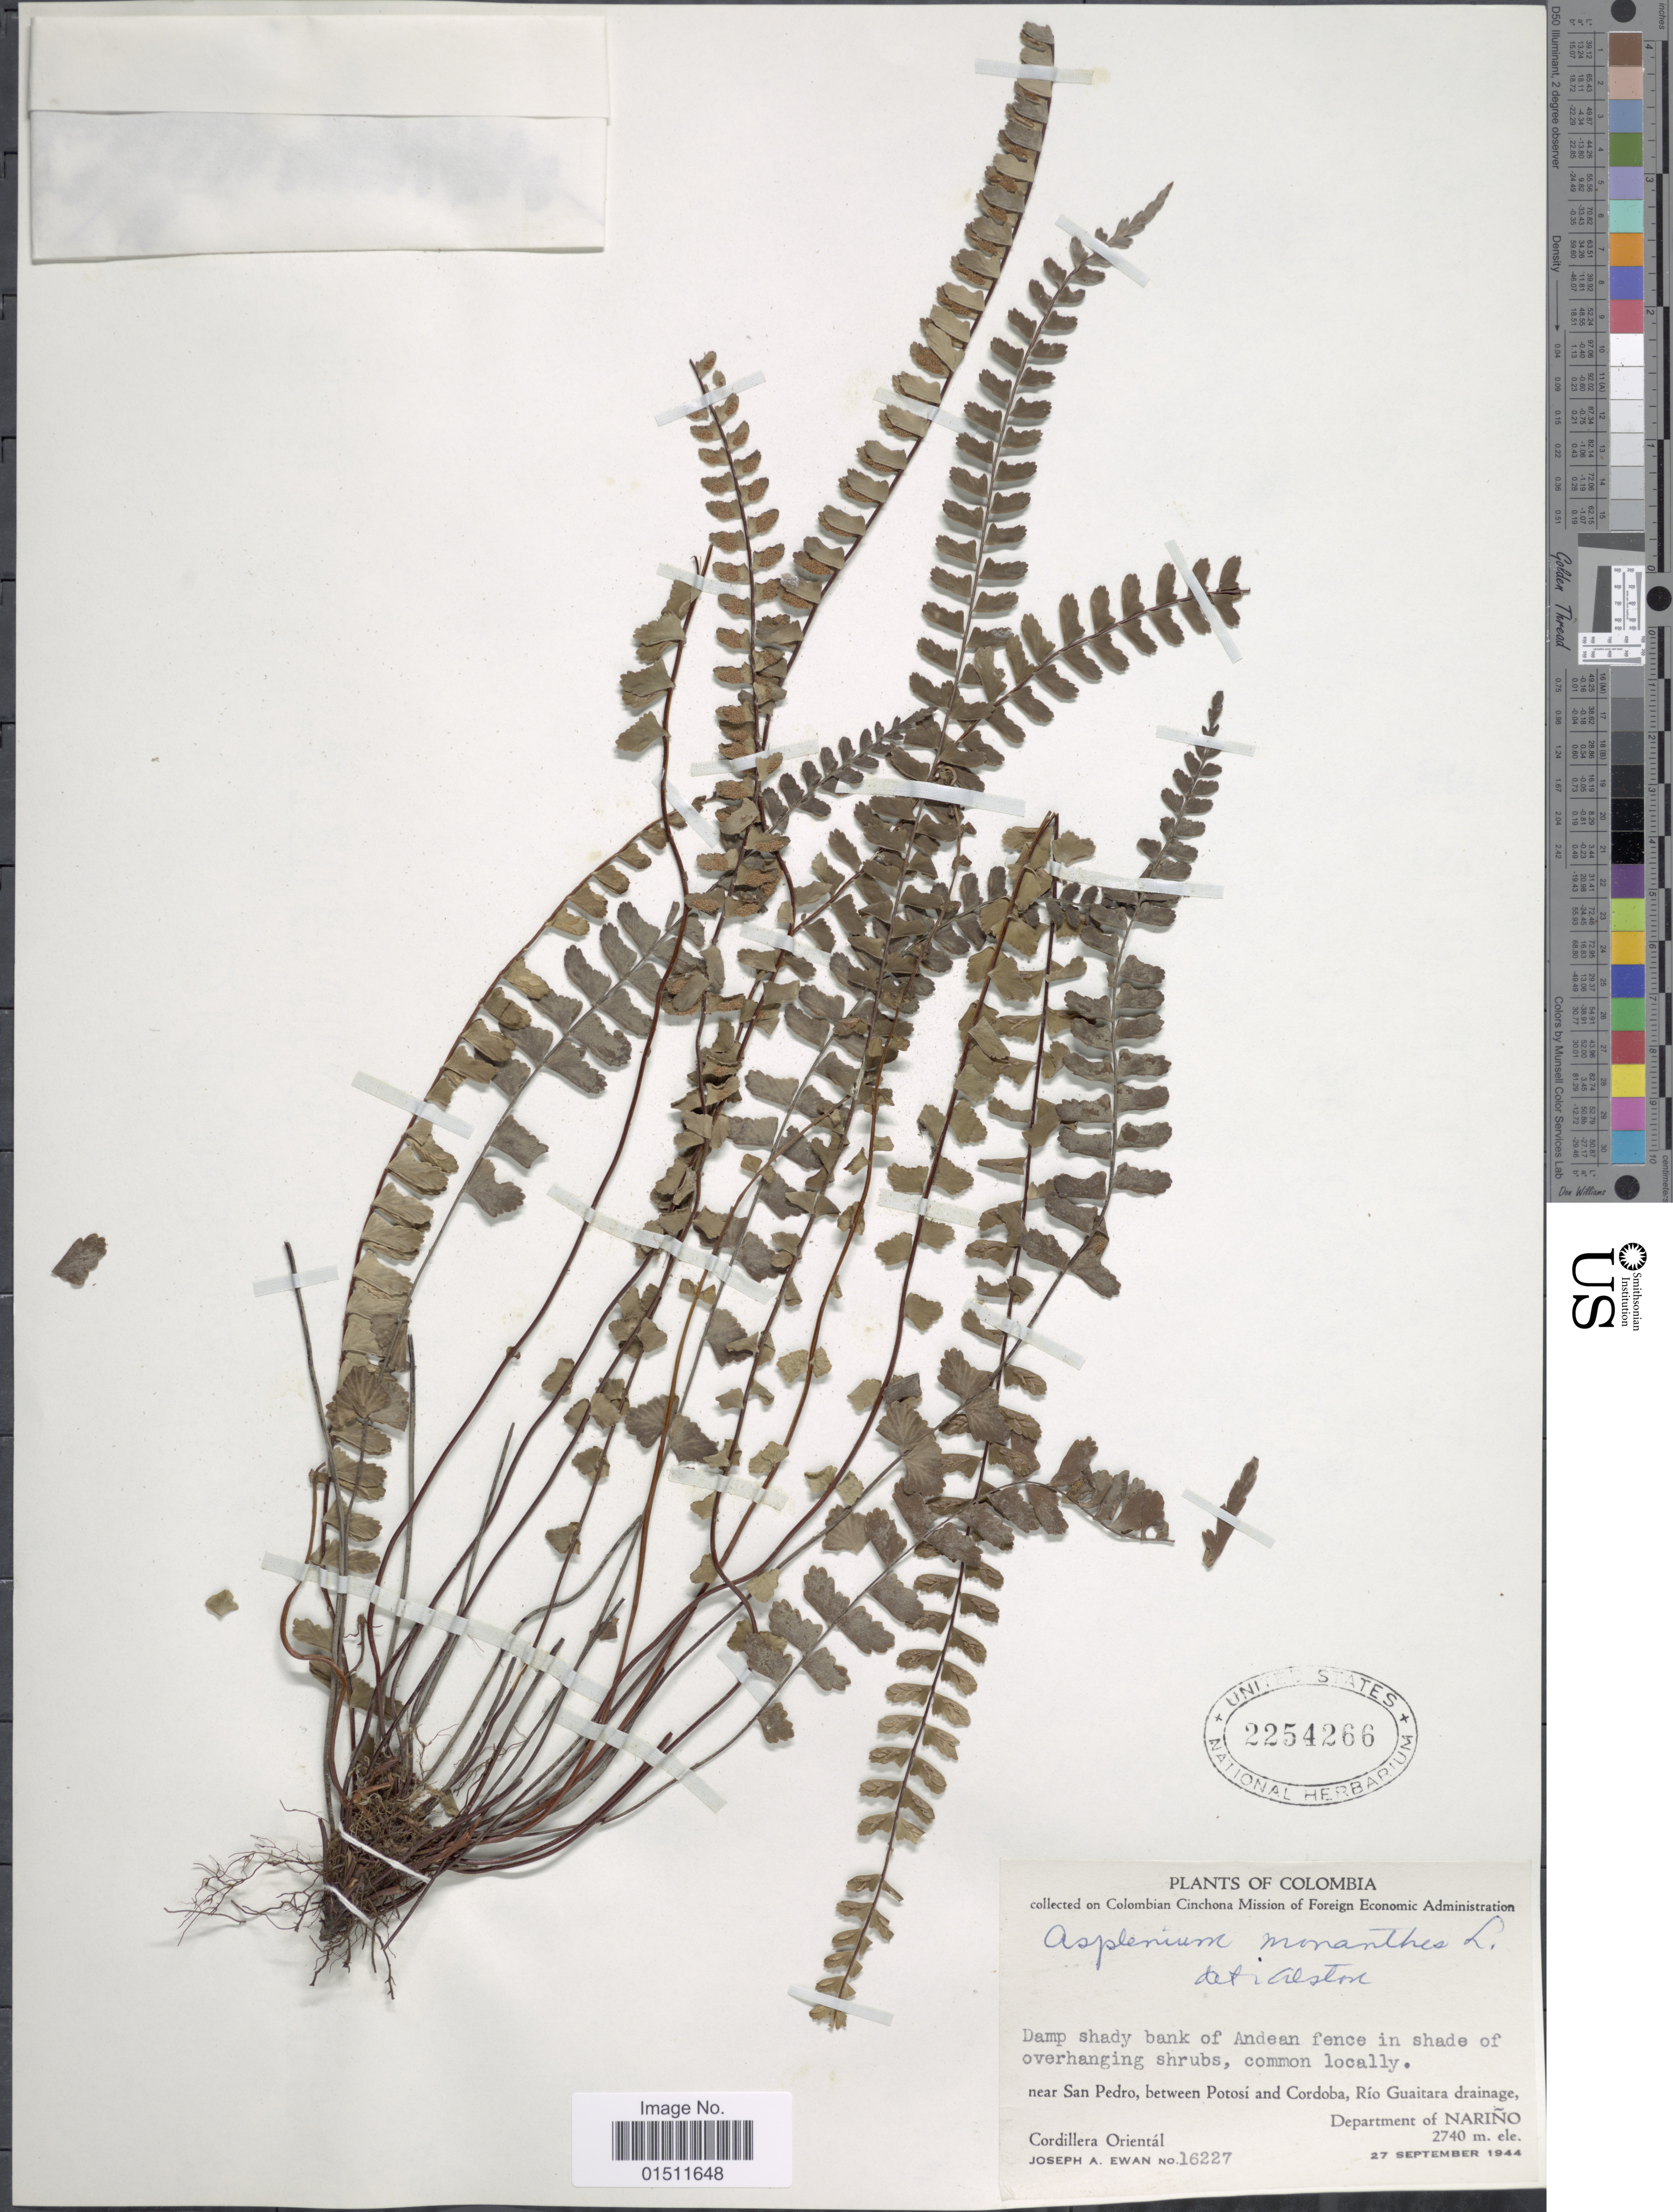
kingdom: Plantae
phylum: Tracheophyta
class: Polypodiopsida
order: Polypodiales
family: Aspleniaceae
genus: Asplenium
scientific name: Asplenium monanthes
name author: L.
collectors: J. A. Ewan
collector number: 16227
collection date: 1944-09-27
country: Colombia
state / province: Nariño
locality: Near San Pedro, between Potosi and Cordoba, Rio Guaitara drainage, Cordillera Oriental, department of Narino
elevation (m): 2740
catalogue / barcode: US 2254266